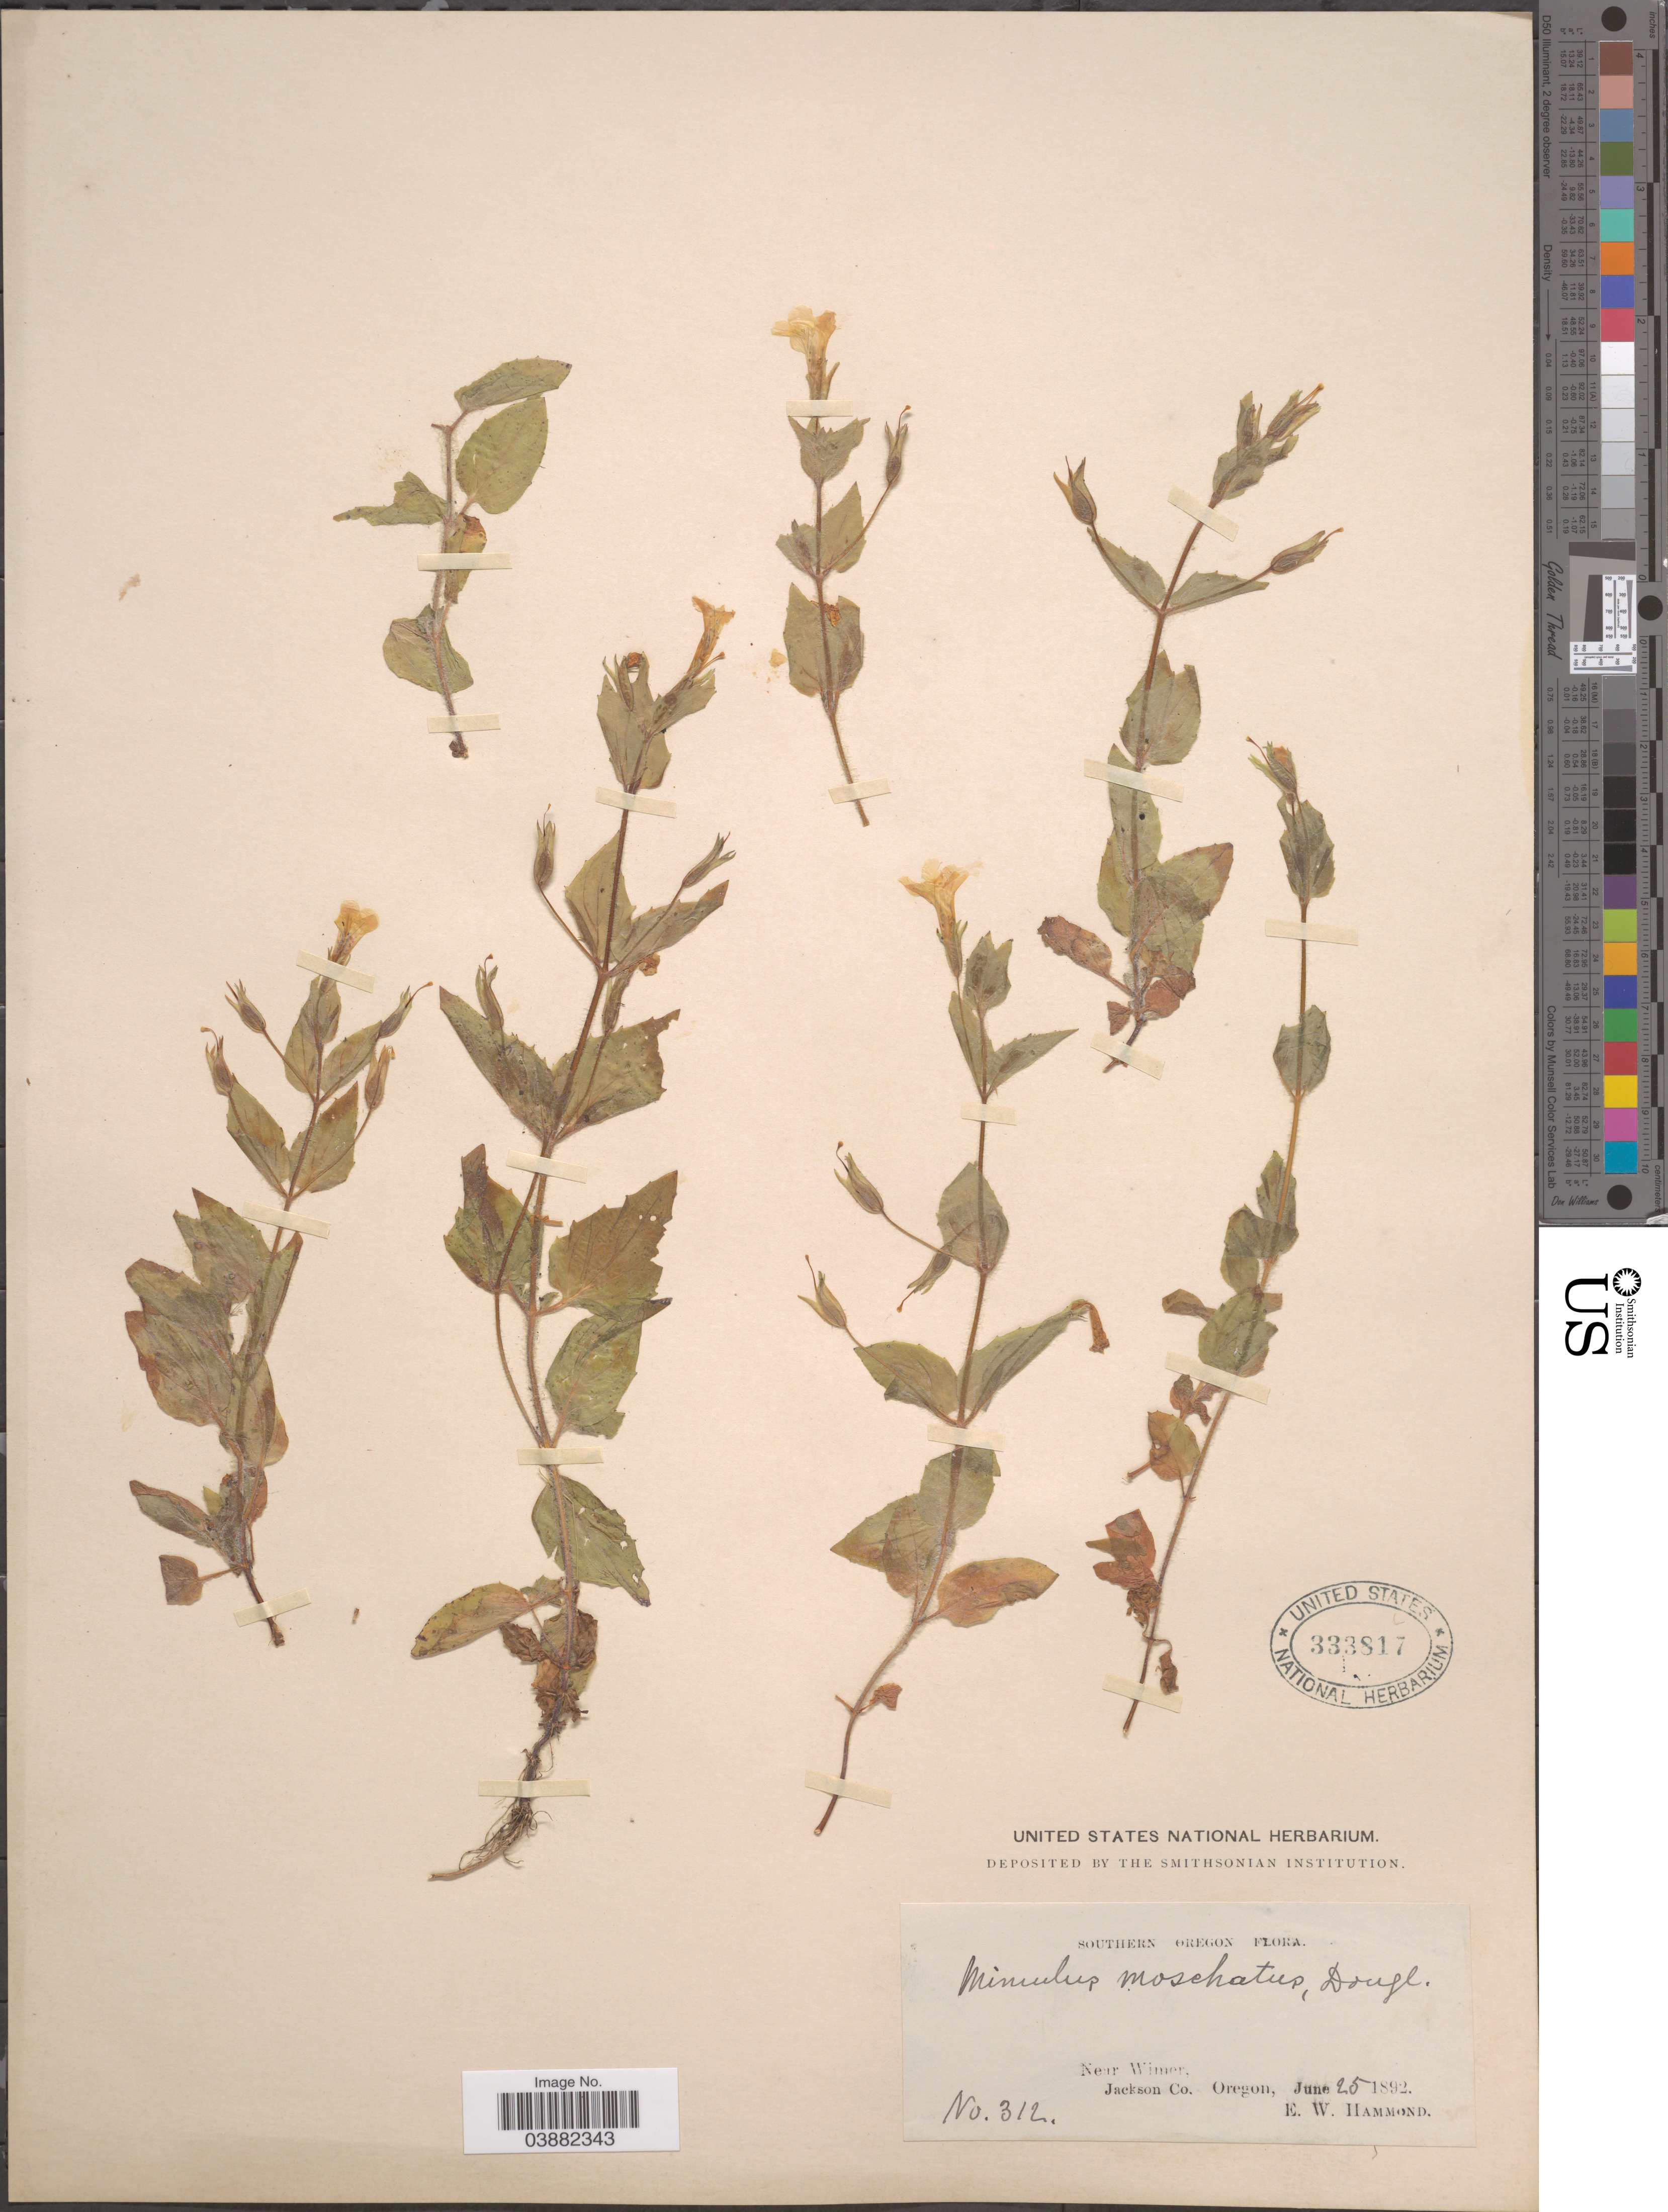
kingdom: Plantae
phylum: Tracheophyta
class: Magnoliopsida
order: Lamiales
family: Phrymaceae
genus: Mimulus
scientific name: Mimulus moschatus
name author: Douglas ex Lindl.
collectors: E. Hammond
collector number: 312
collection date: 1892-06-25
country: United States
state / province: Oregon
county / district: Jackson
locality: Southern Oregon. Near Wimer, Jackson Co.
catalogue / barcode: US 333817